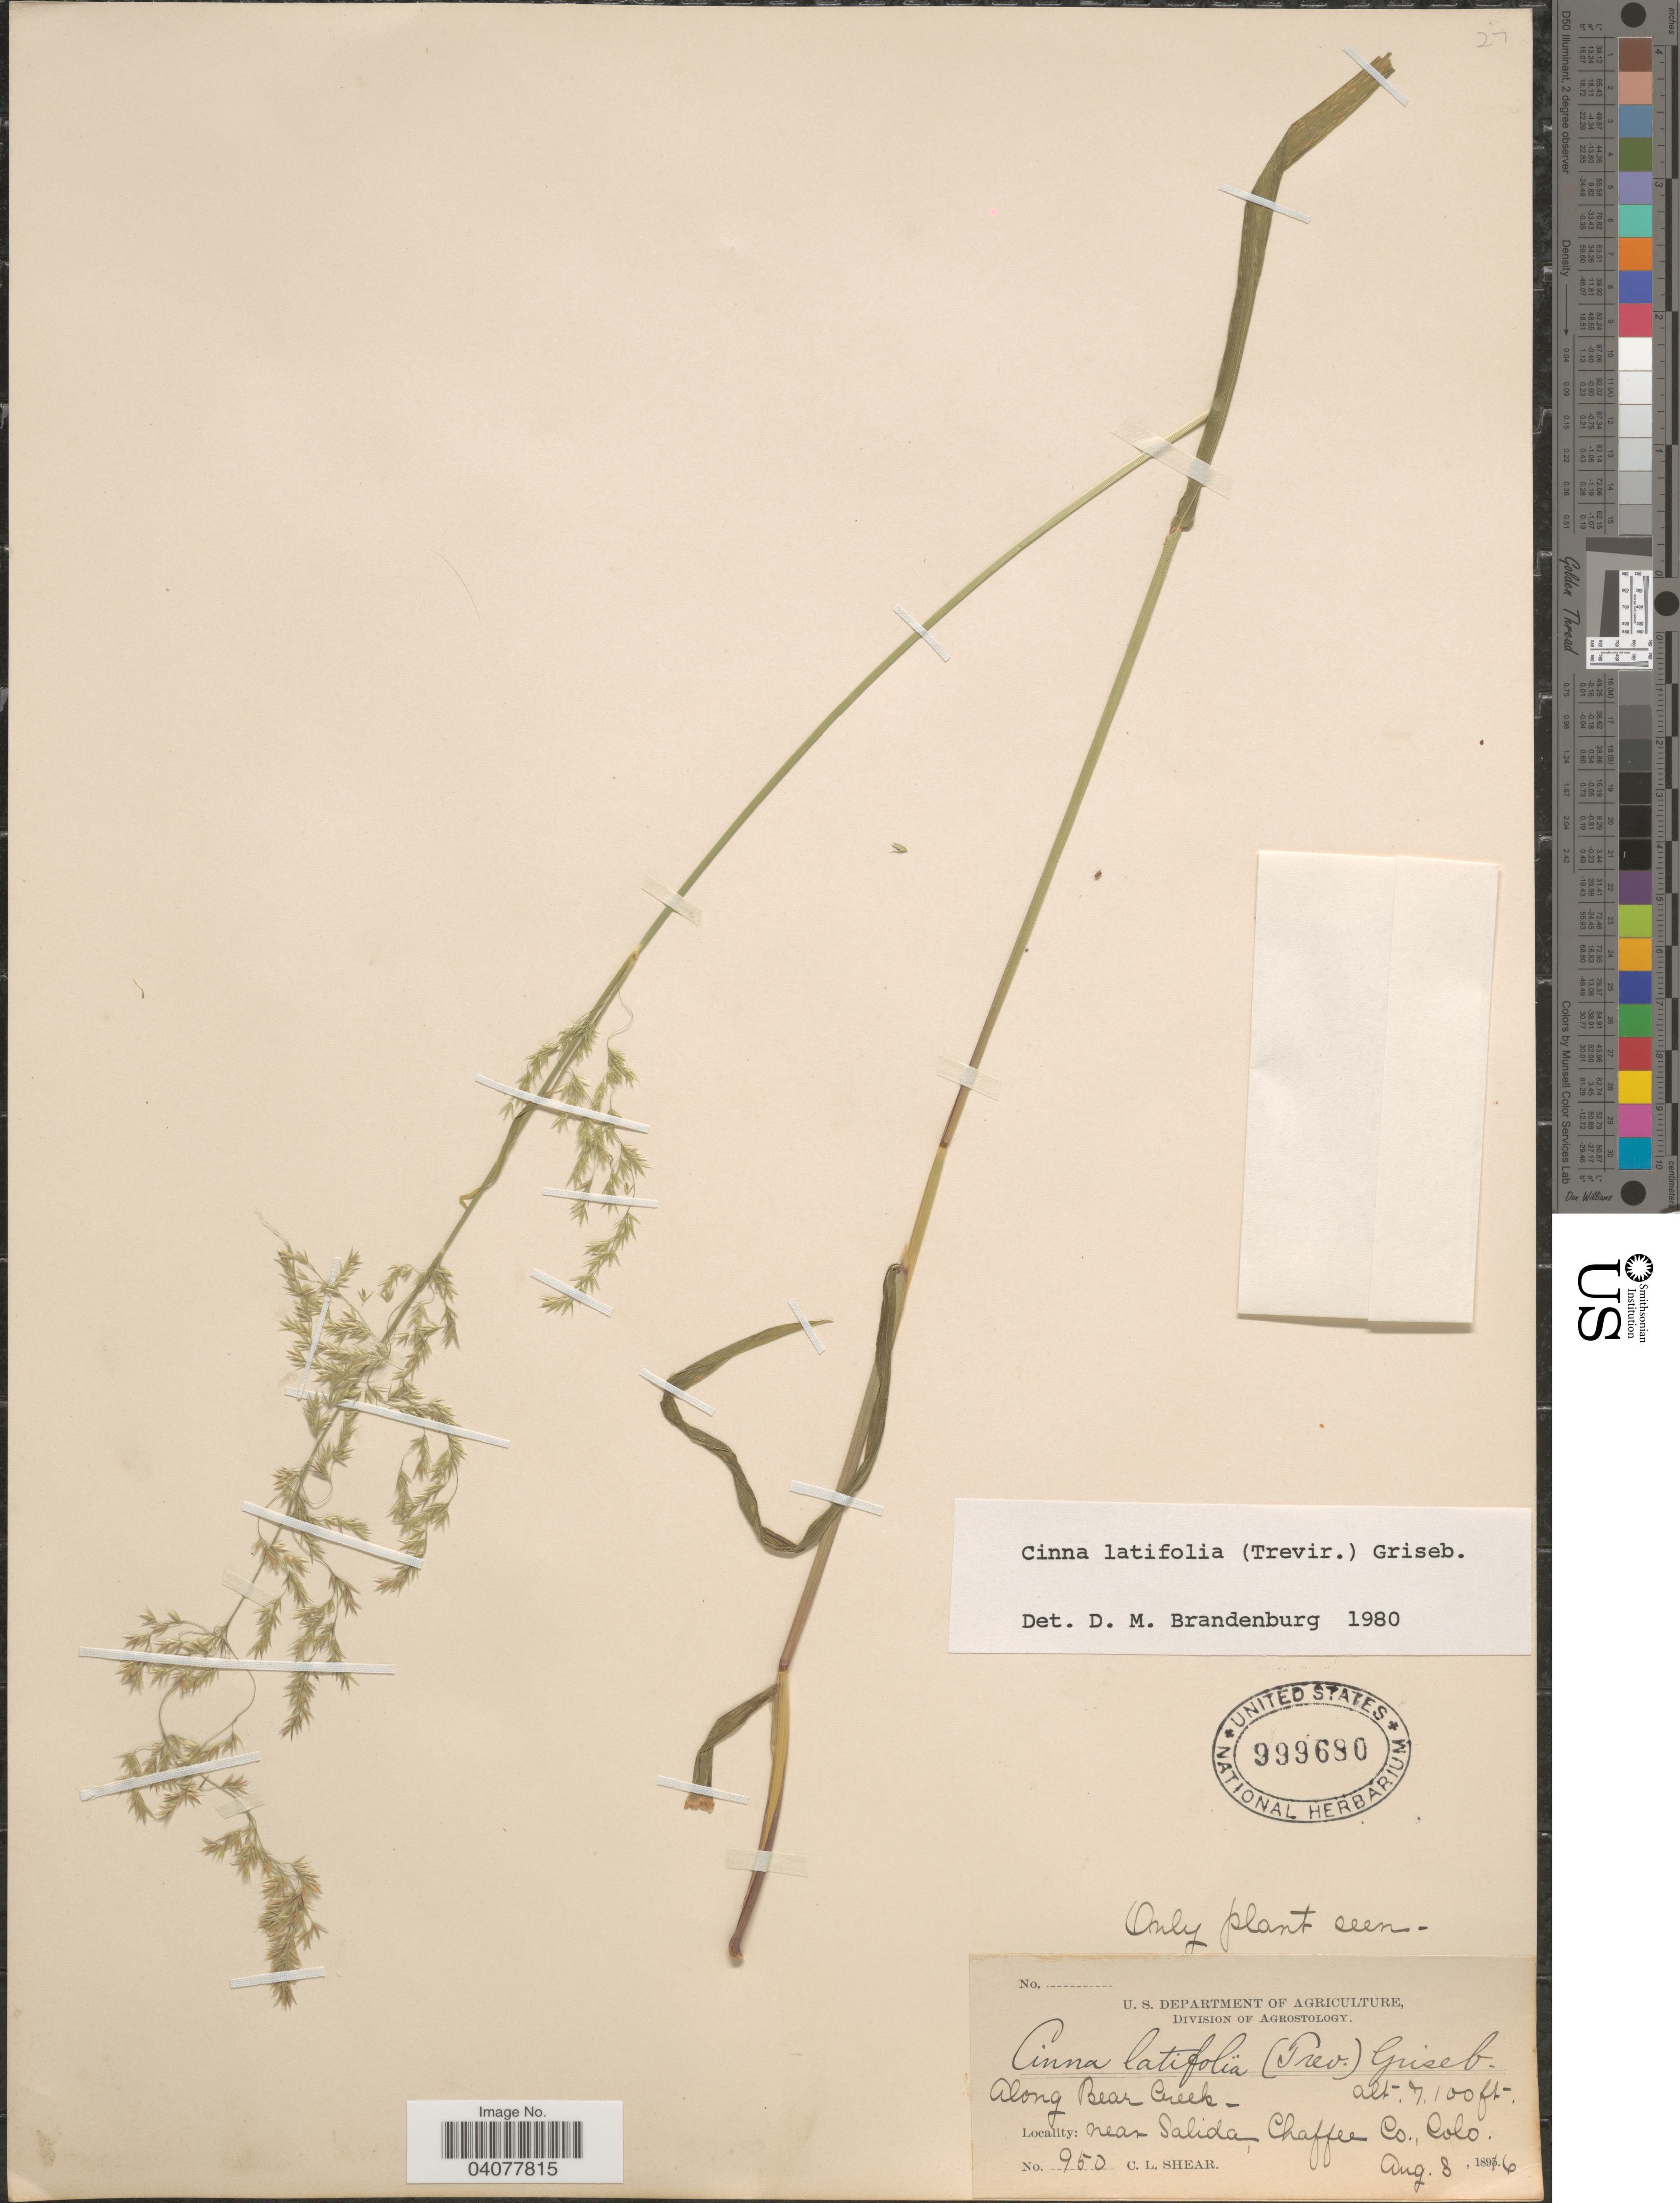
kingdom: Plantae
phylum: Tracheophyta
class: Liliopsida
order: Poales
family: Poaceae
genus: Cinna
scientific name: Cinna latifolia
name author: (Trevir. ex Goeppert) Griseb.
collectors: C. L. Shear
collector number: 950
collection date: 1816-08-03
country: United States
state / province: Colorado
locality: Along Bear Creek. Near Salida, Chaffee Co.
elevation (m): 2164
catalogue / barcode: US 999680